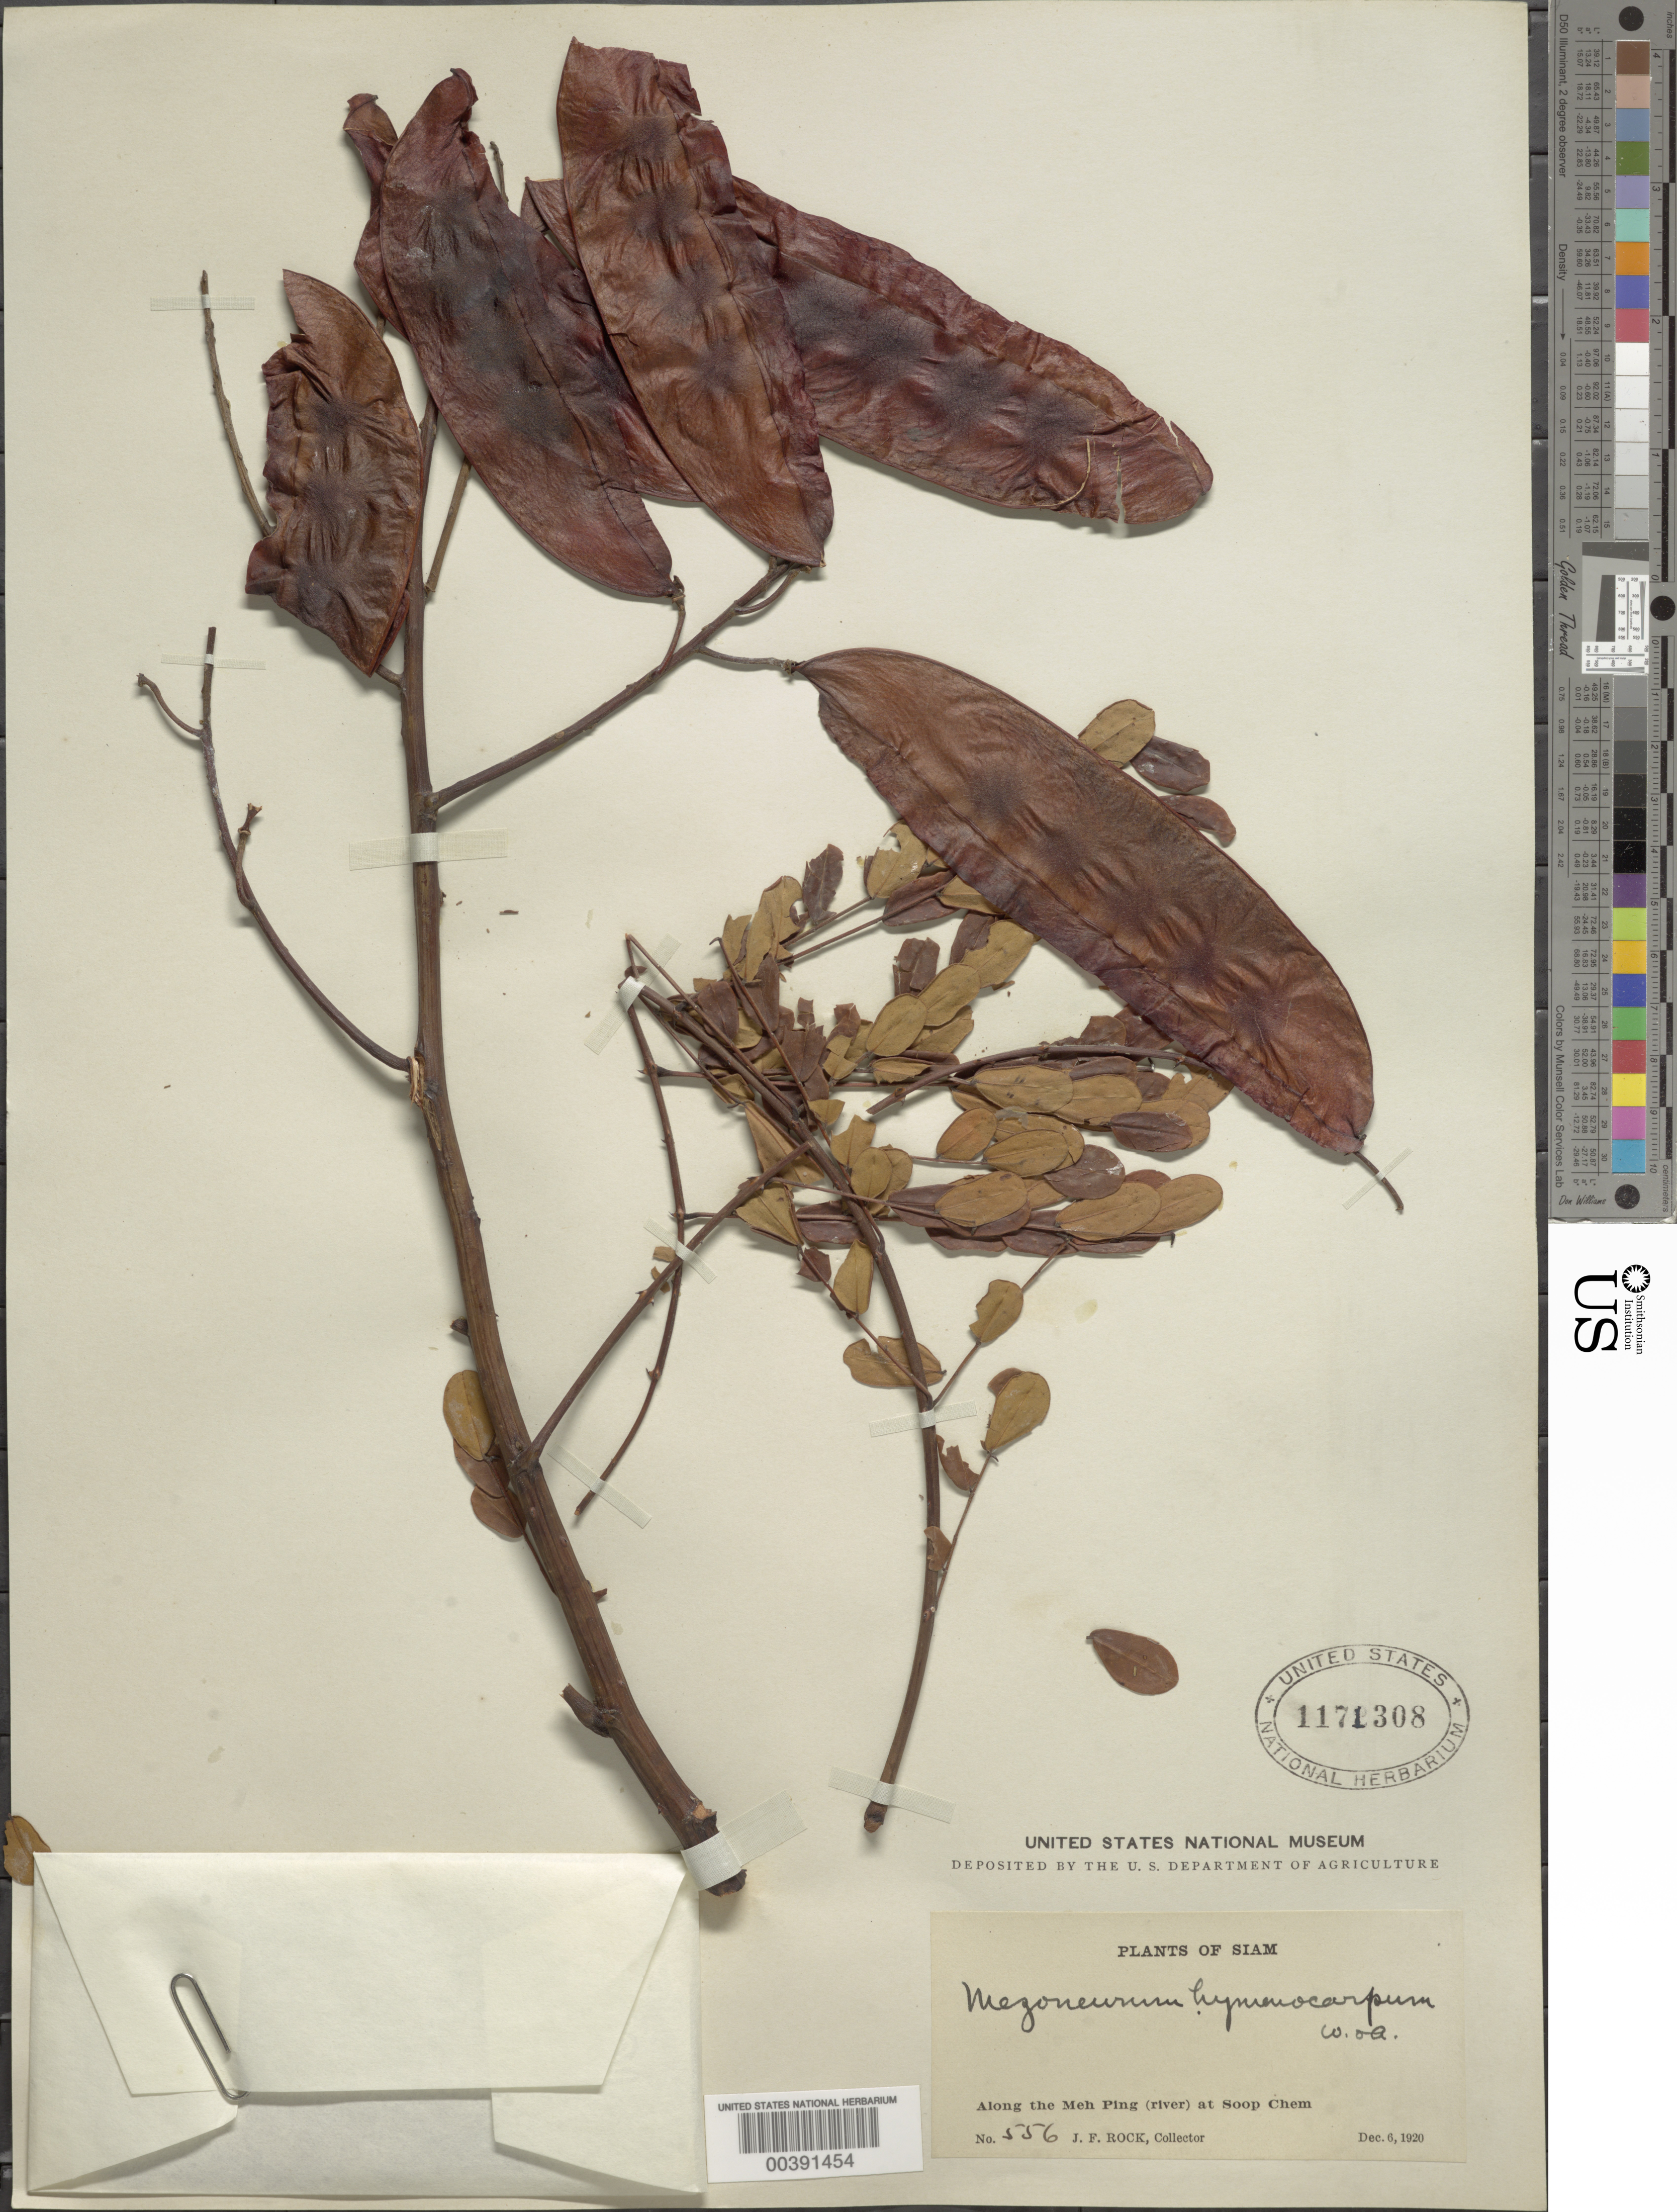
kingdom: Plantae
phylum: Tracheophyta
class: Magnoliopsida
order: Fabales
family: Fabaceae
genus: Mezoneuron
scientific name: Mezoneuron hymenocarpum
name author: Wight & Arn. ex Prain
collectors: J. F. Rock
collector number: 556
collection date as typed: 06 Dec 1920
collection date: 1920-12-06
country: Thailand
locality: Siam, along the meh ping (river) at soop chem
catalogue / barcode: US 1171308